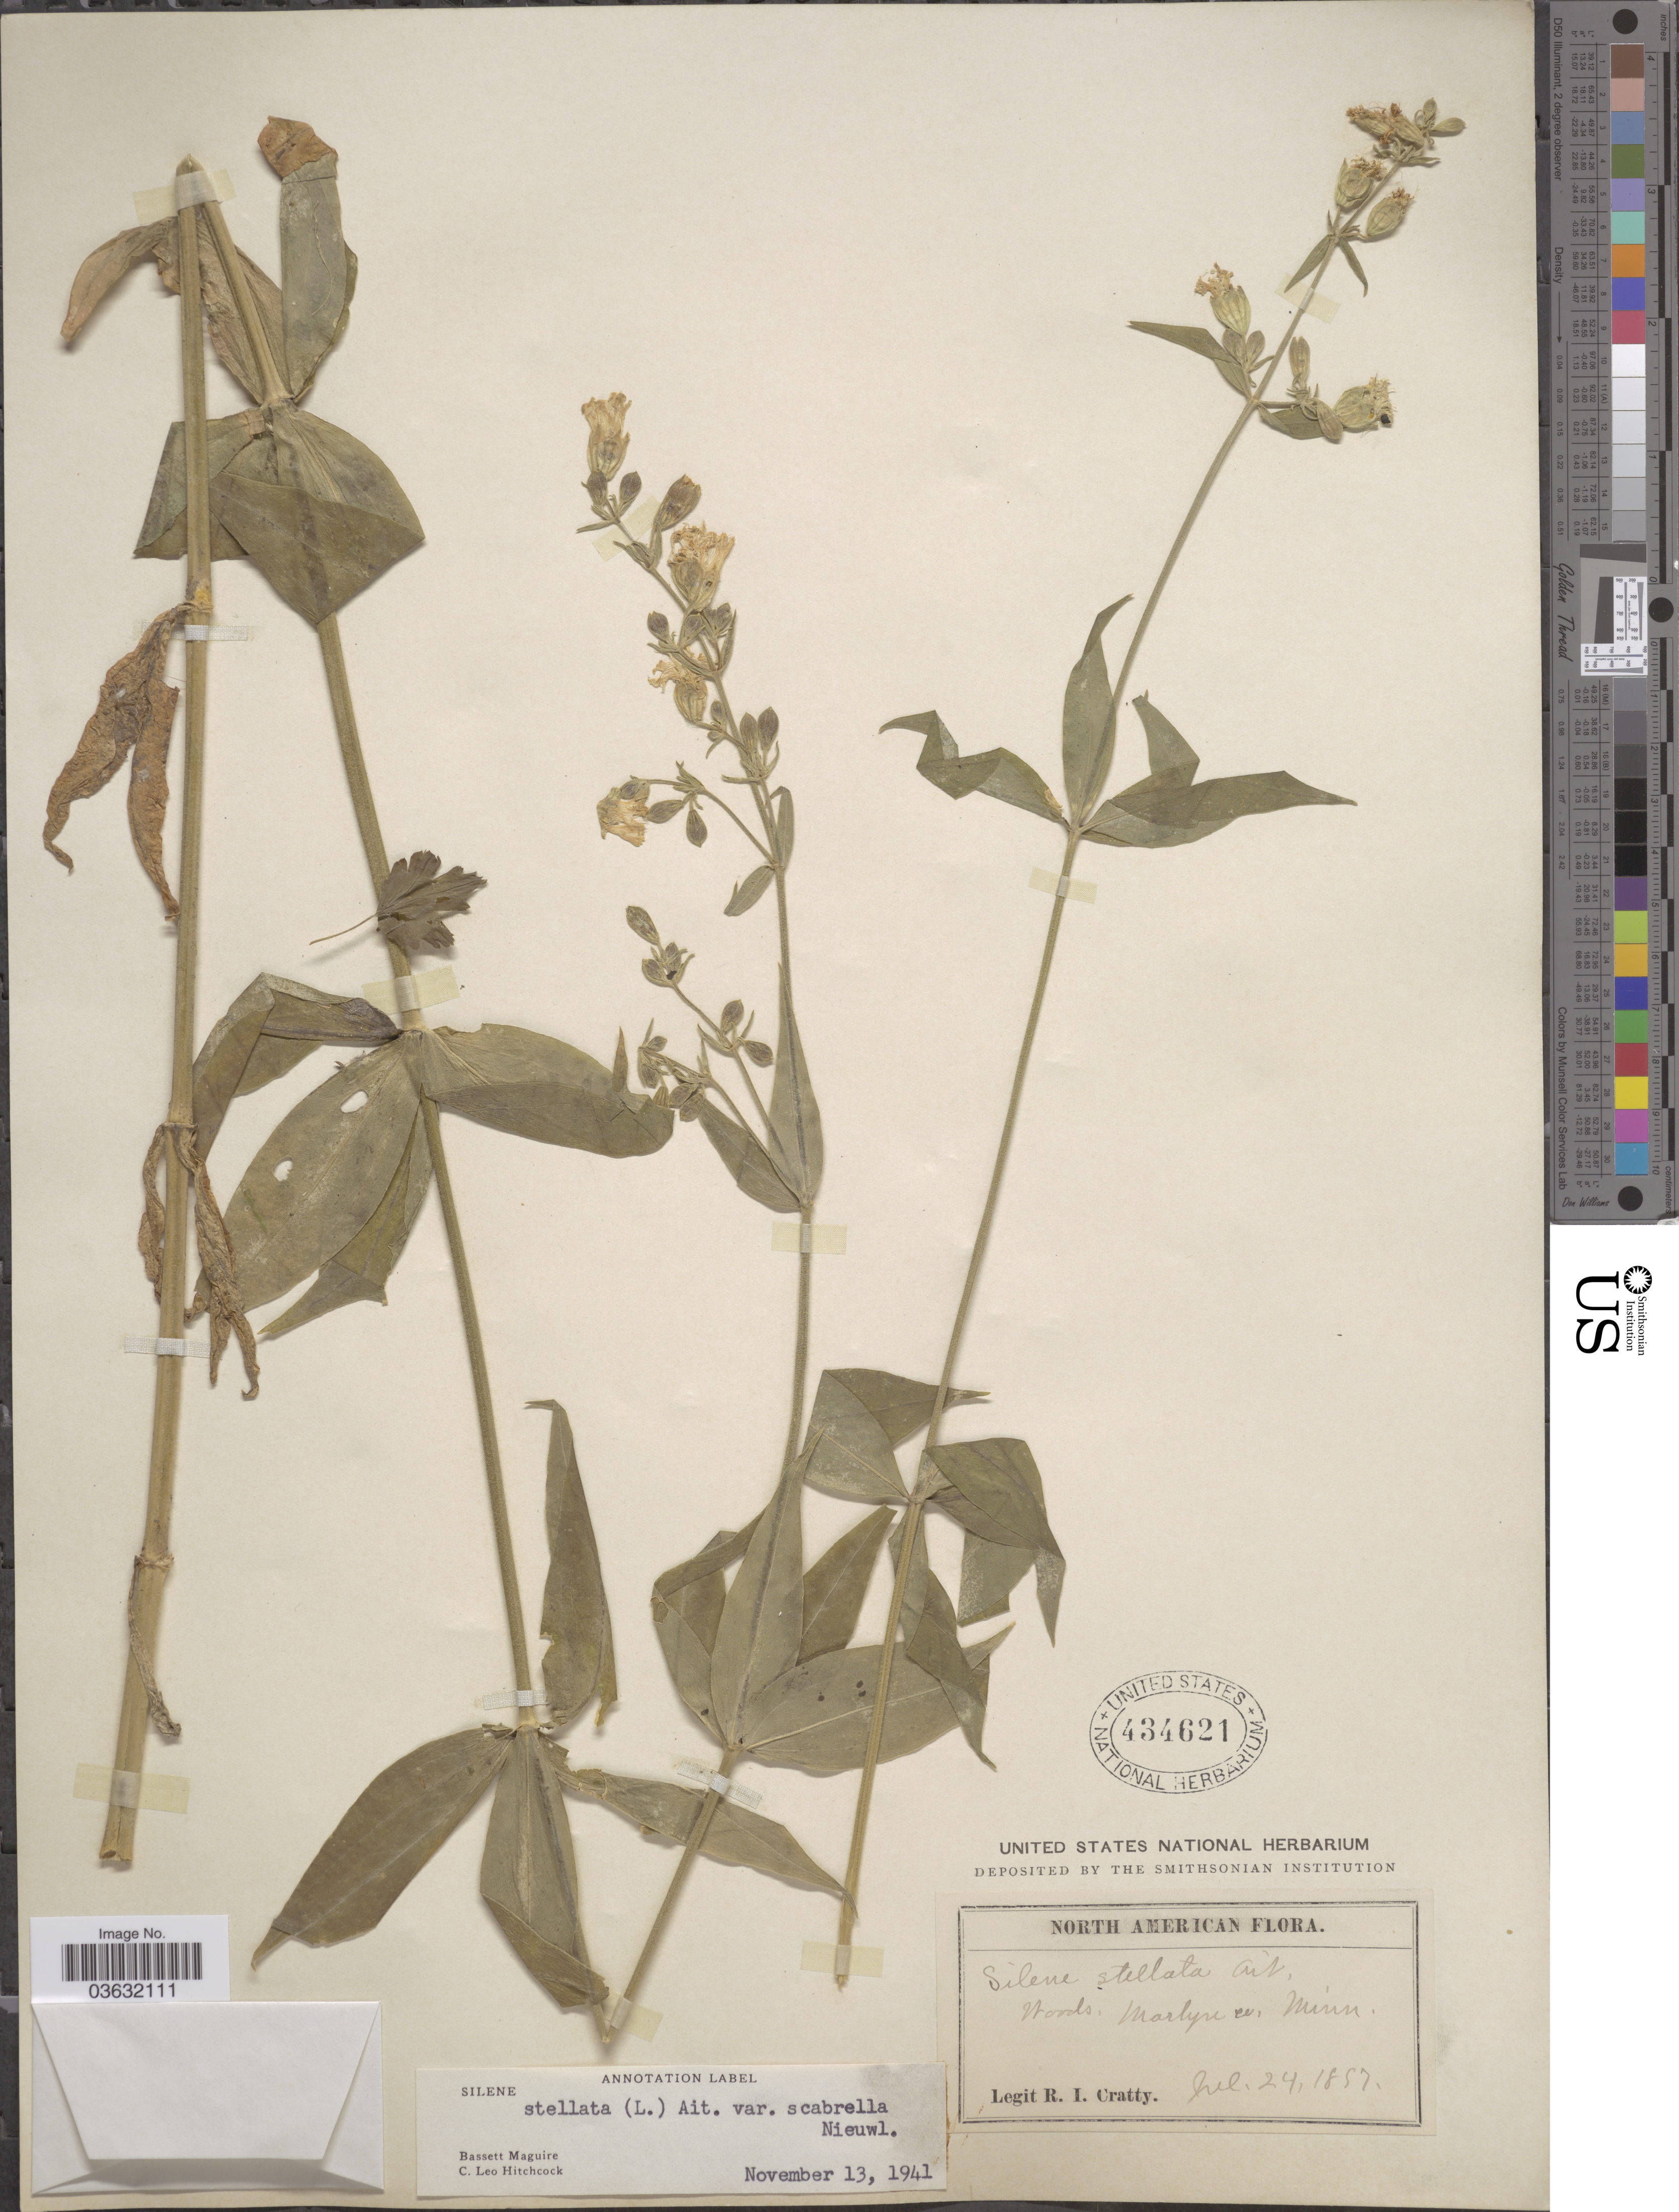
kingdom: Plantae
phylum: Tracheophyta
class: Magnoliopsida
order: Caryophyllales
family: Caryophyllaceae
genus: Silene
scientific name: Silene stellata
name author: (L.) Coyte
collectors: R. Cratty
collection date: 1857-07-24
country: United States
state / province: Minnesota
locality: Marlyn riv [interpreted].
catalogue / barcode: US 434621